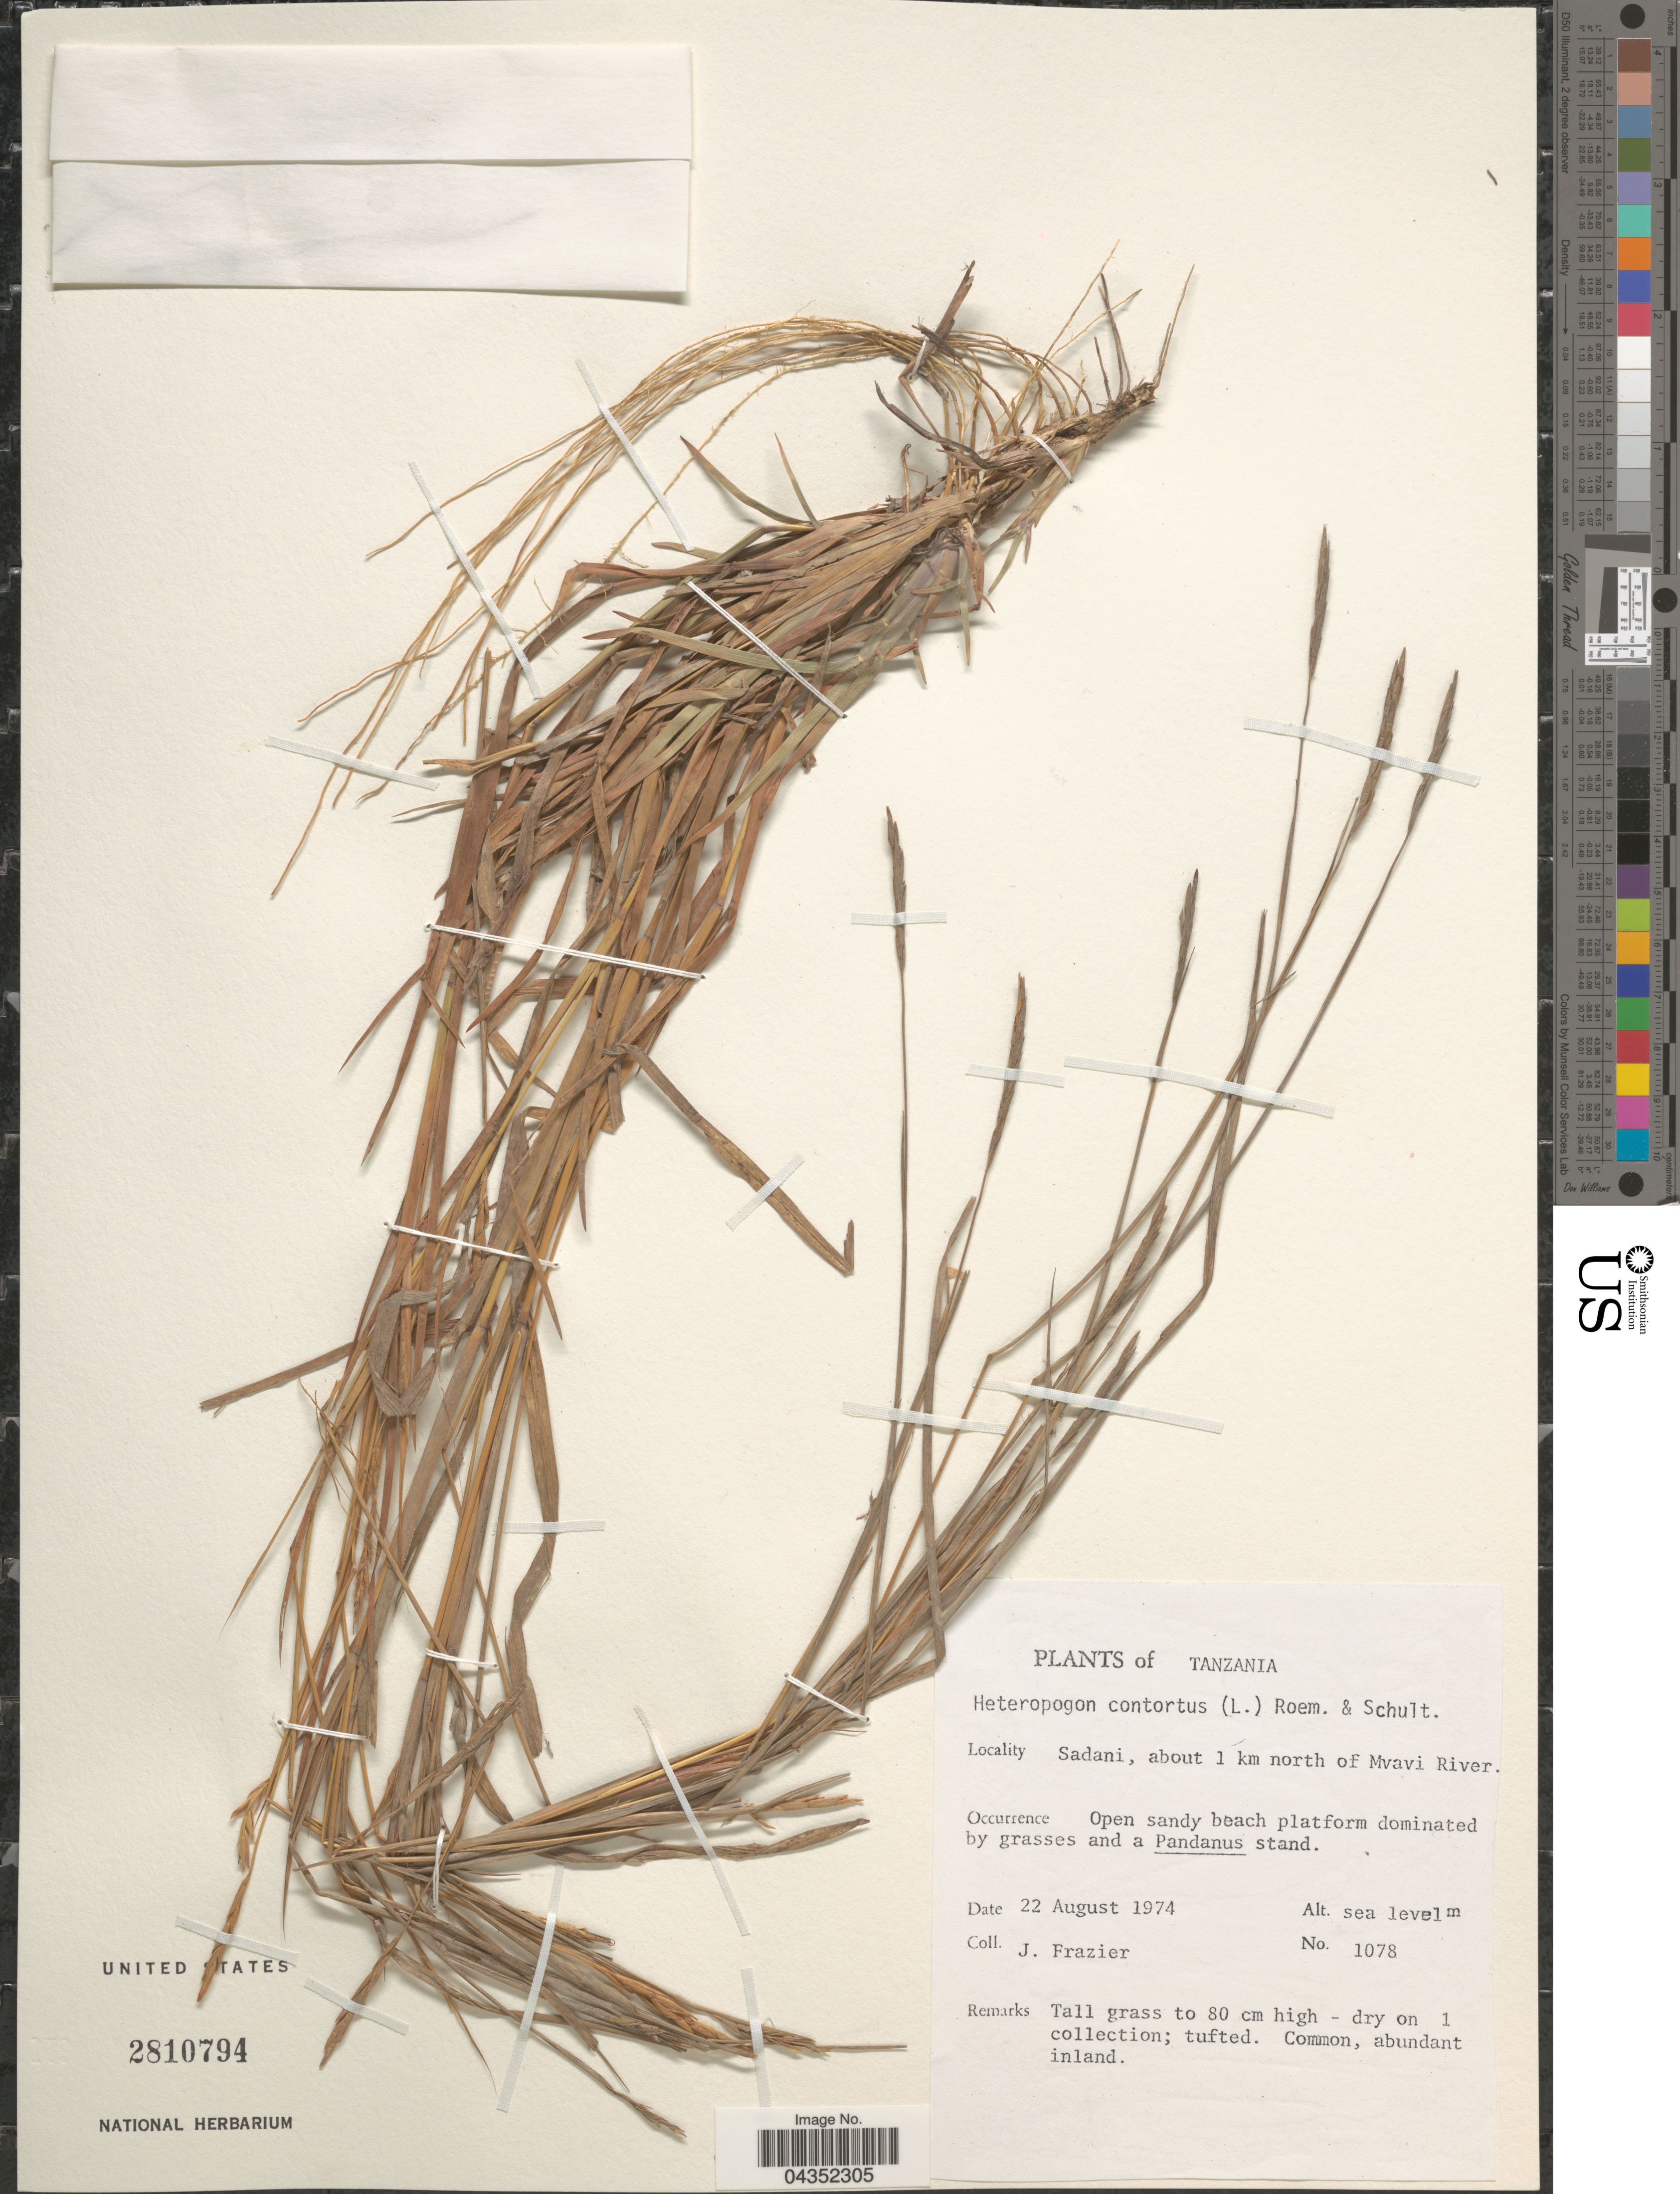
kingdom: Plantae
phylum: Tracheophyta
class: Liliopsida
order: Poales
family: Poaceae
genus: Heteropogon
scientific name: Heteropogon contortus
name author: (L.) P. Beauv. ex Roem. & Schult.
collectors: J. Frazier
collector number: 1078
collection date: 1974-08-22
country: Tanzania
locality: Sadani, about 1 km north of Mvavi River.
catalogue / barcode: US 2810794